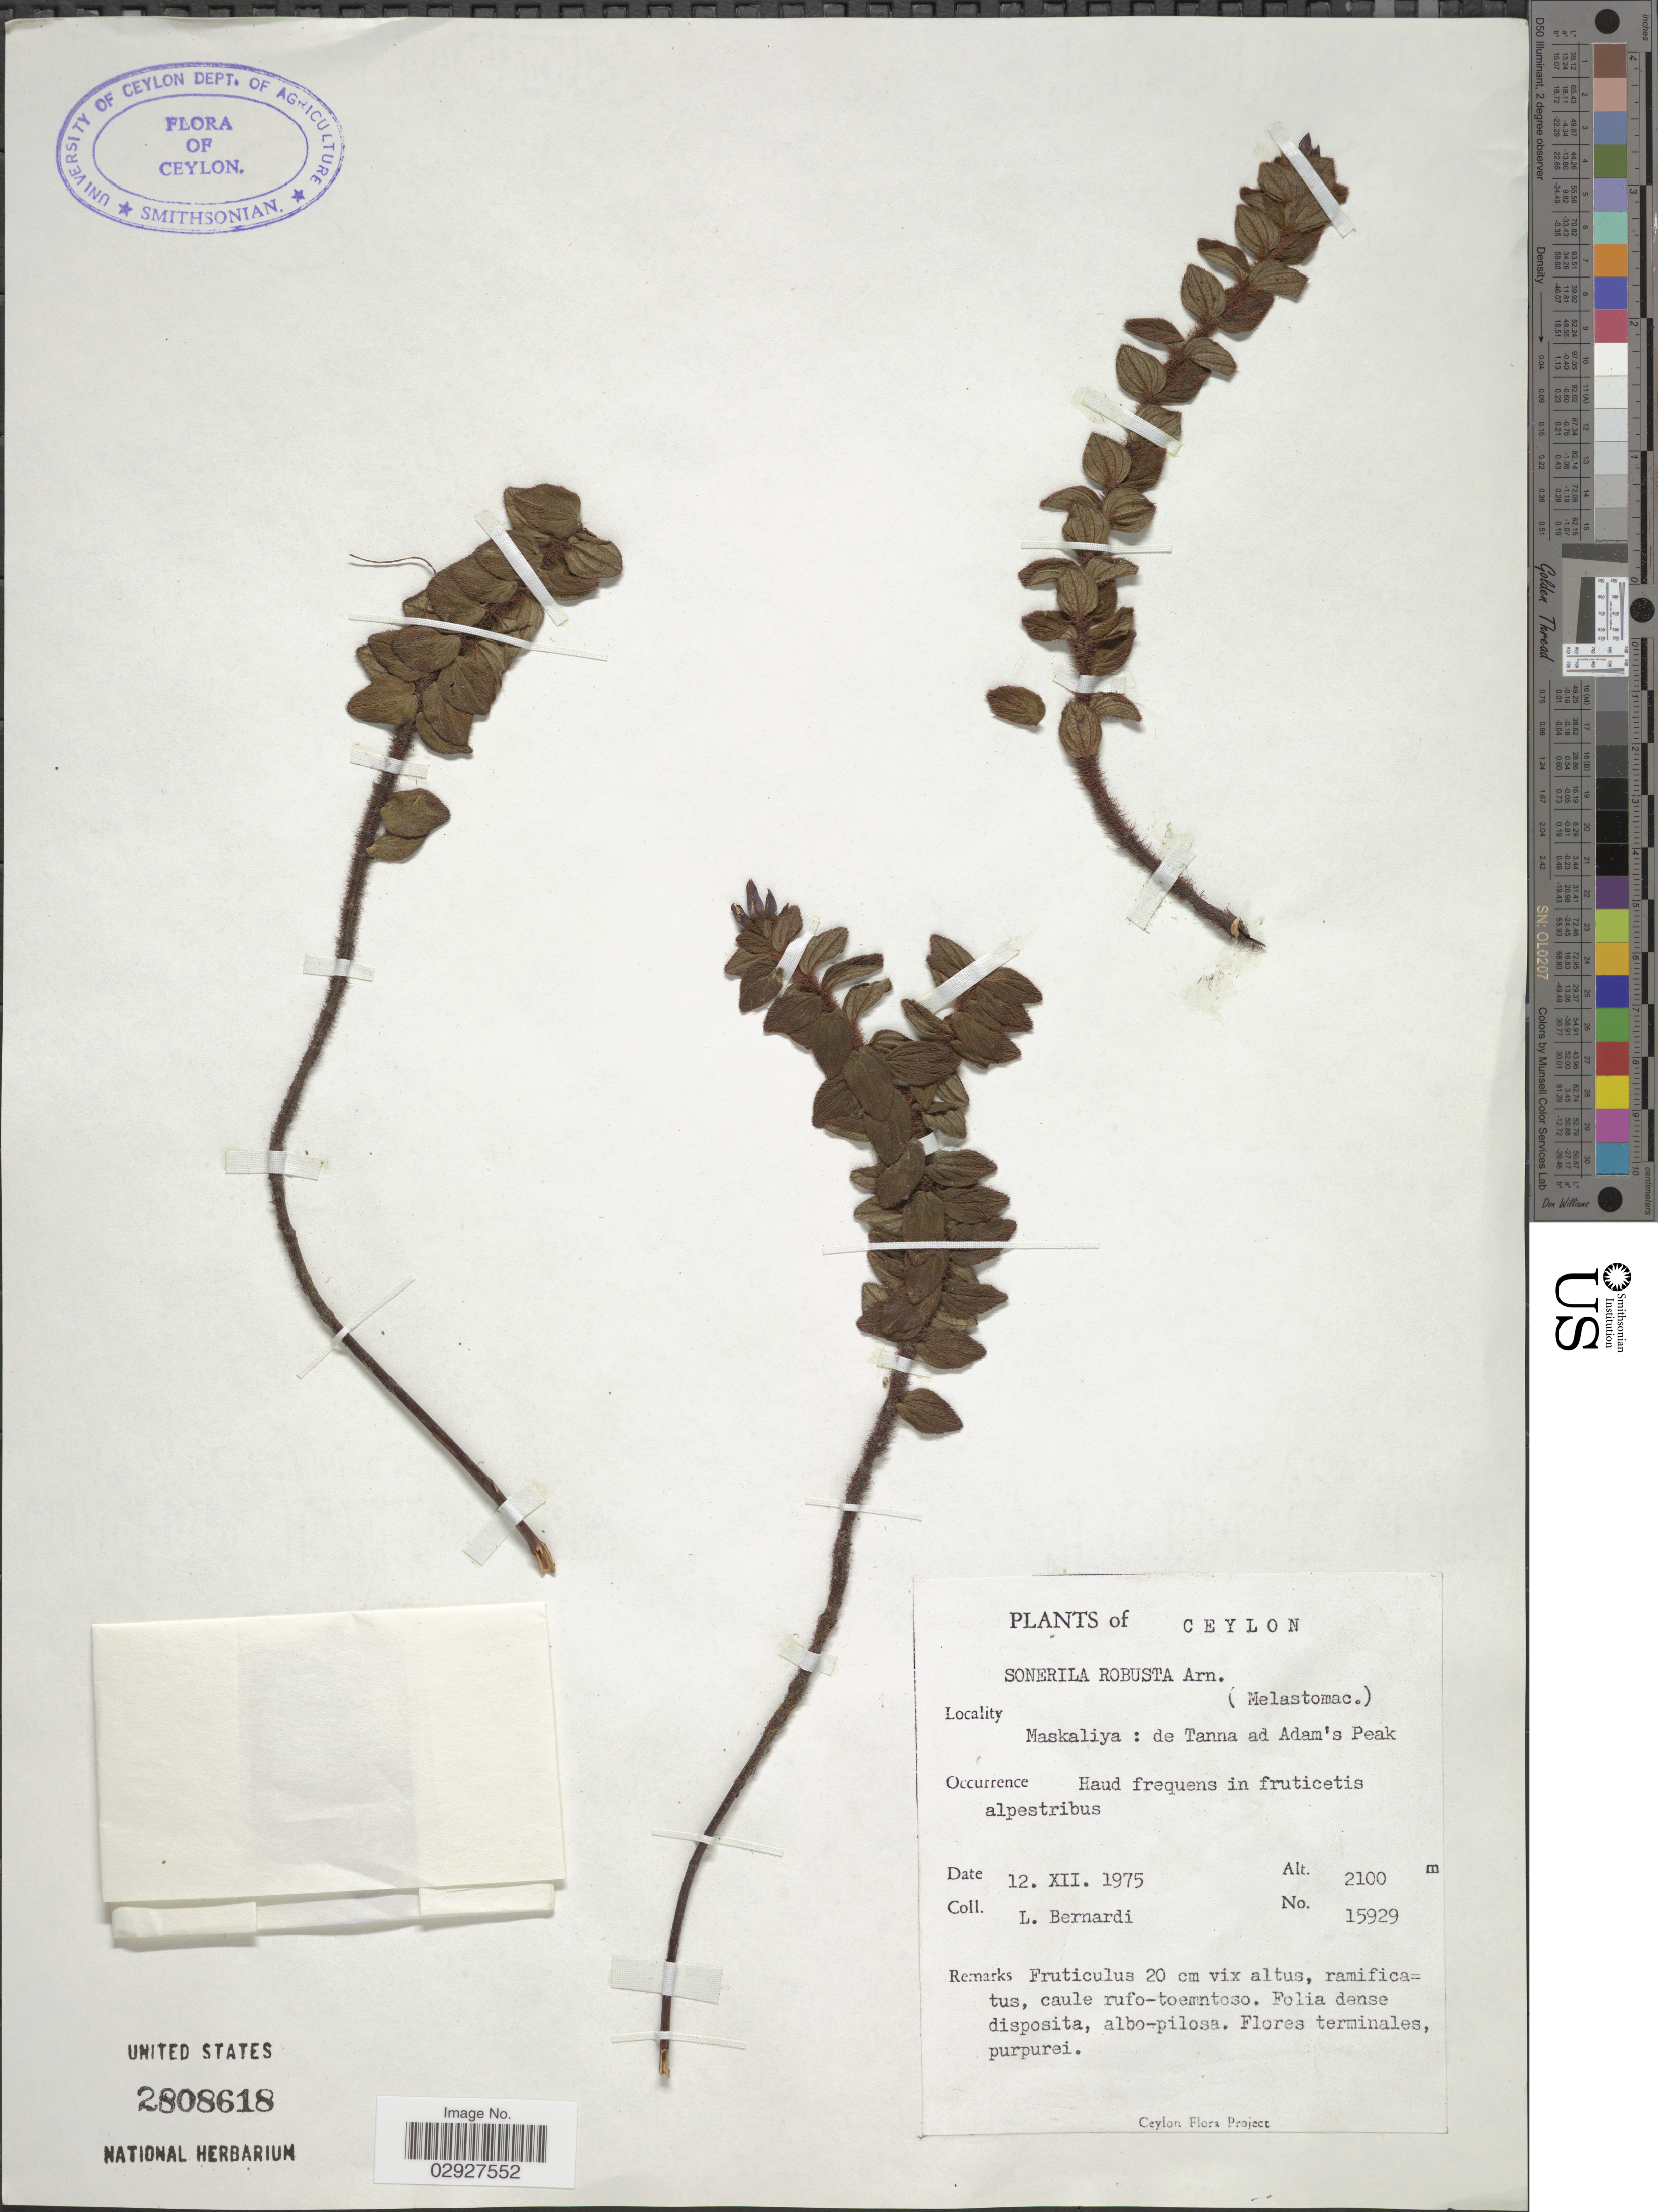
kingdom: Plantae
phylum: Tracheophyta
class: Magnoliopsida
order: Myrtales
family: Melastomataceae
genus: Sonerila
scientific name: Sonerila glabricaulis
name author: Lundin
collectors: L. Bernardi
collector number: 15929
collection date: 1975-12-12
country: Sri Lanka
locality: Ceylon. Maskaliya: de Tanna ad Adam's Peak.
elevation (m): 2100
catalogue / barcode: US 2808618